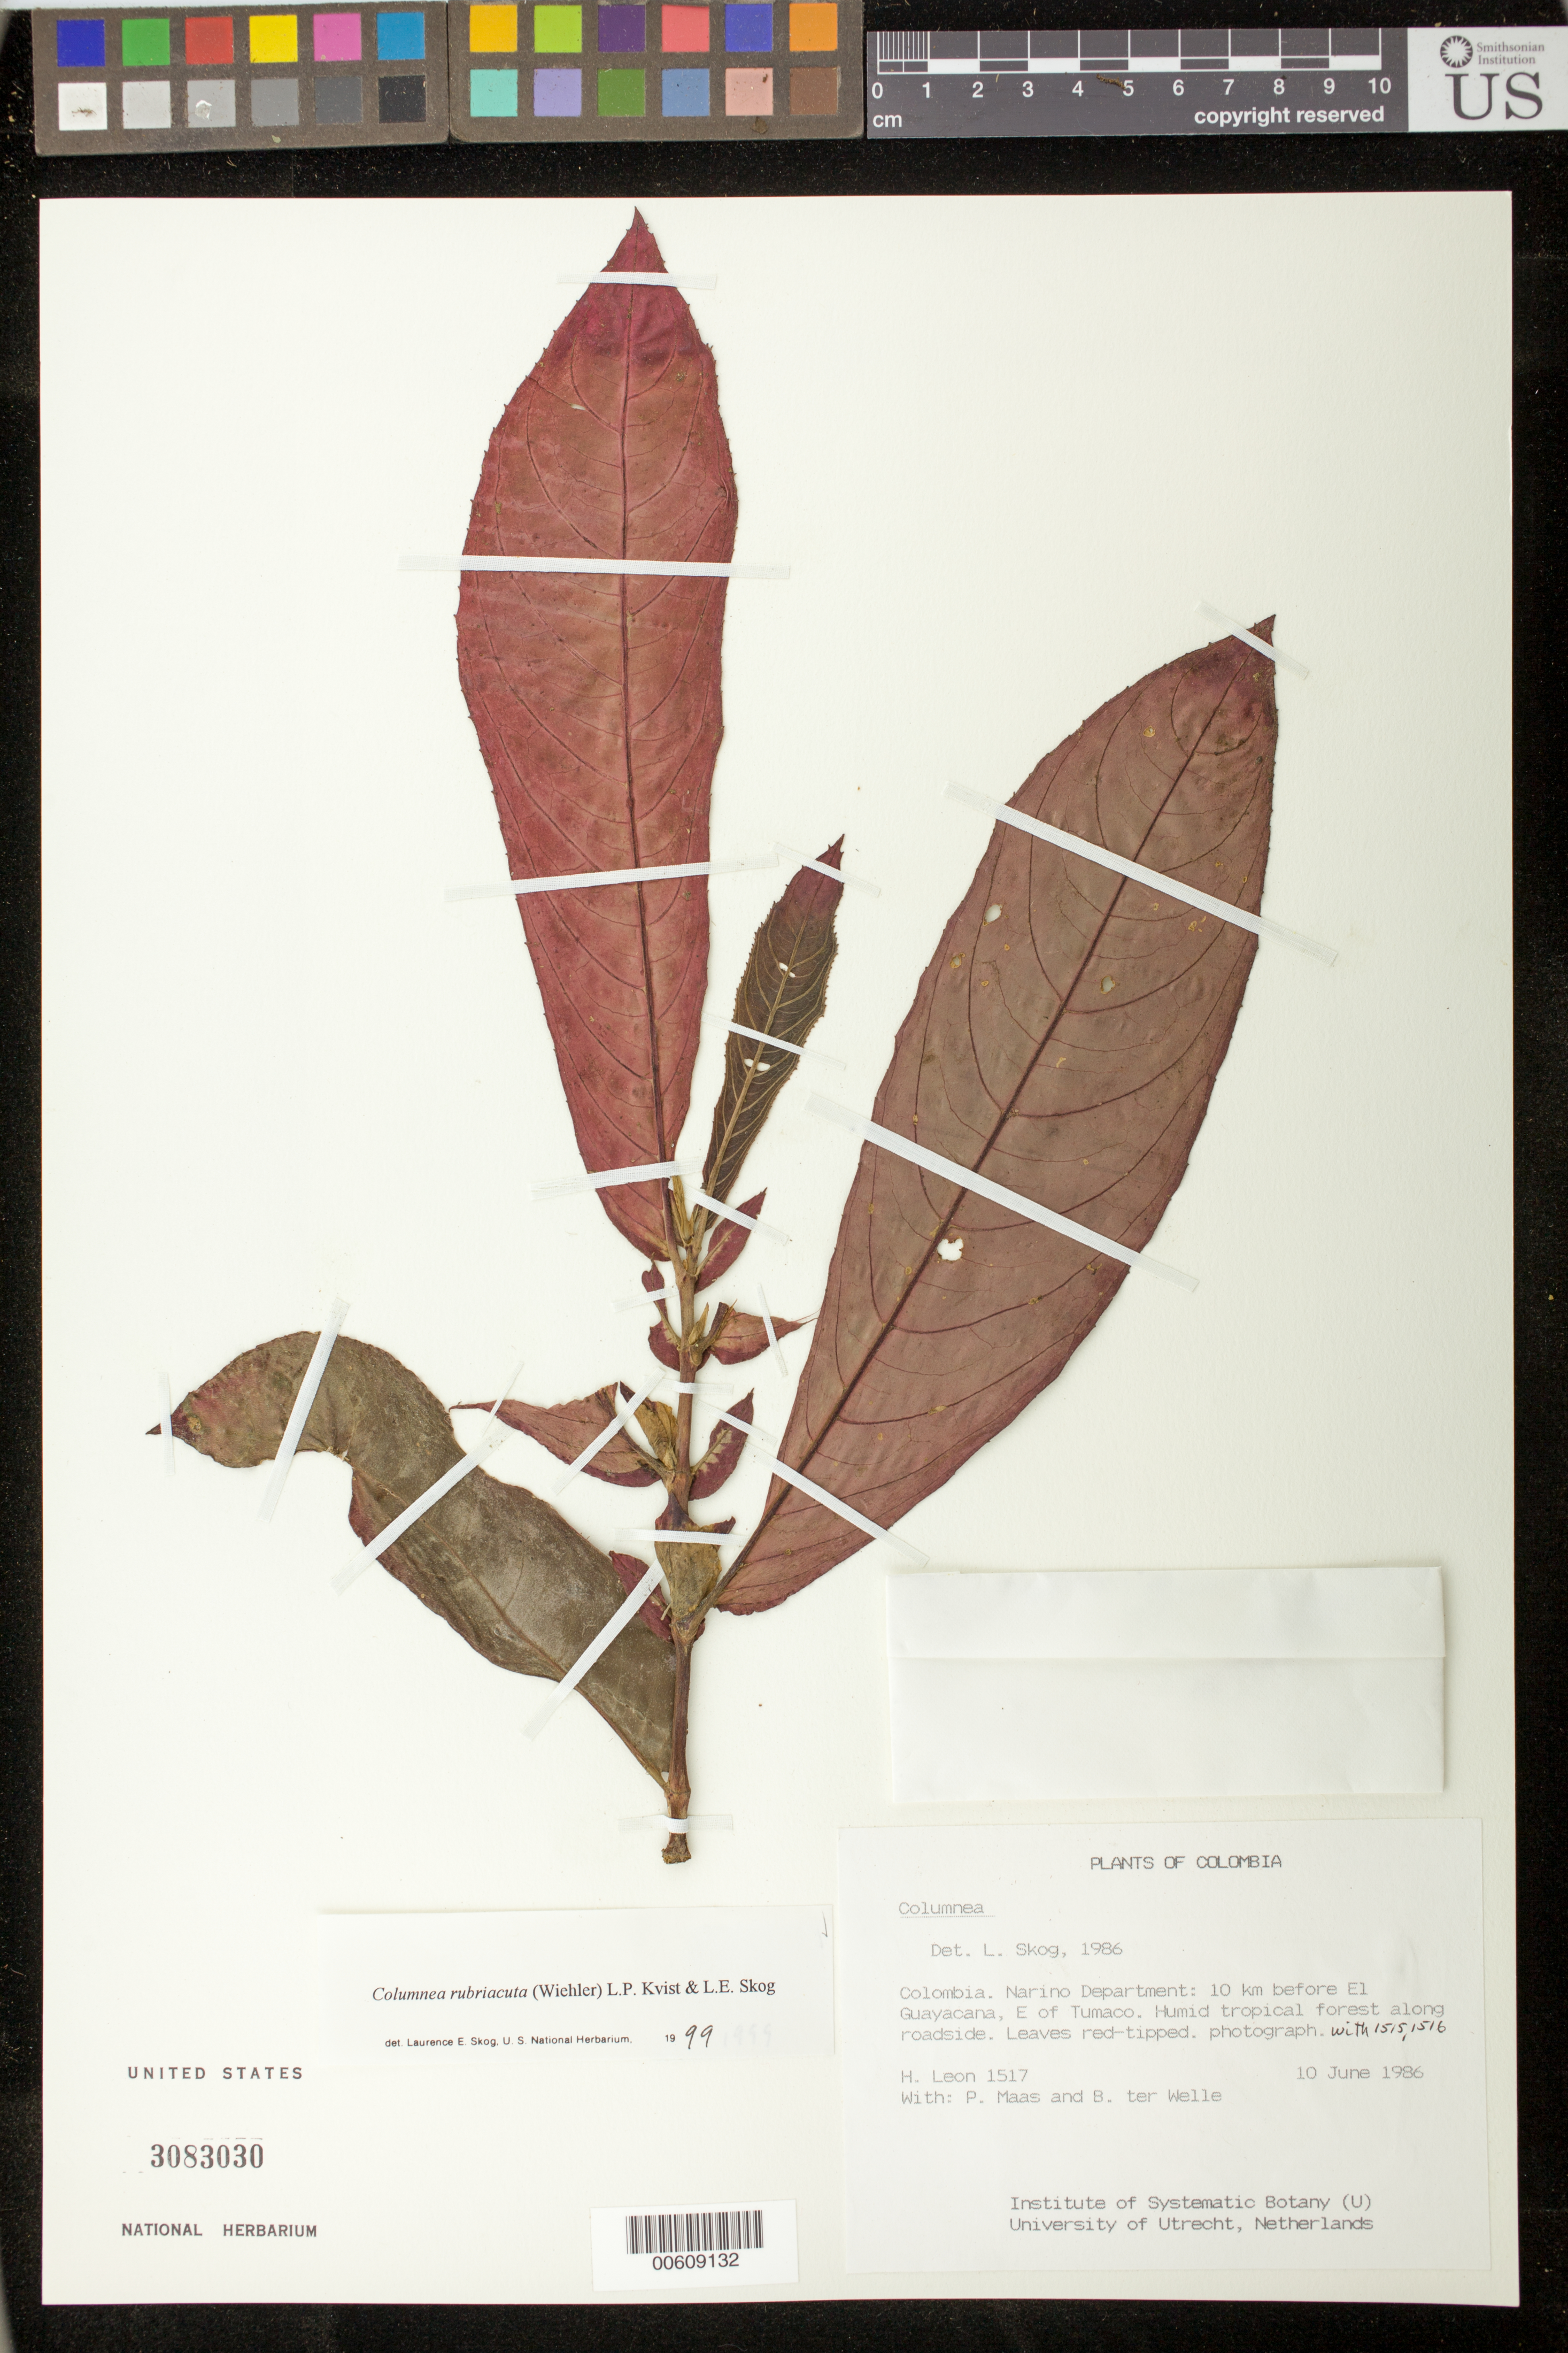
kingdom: Plantae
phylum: Tracheophyta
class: Magnoliopsida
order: Lamiales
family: Gesneriaceae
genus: Columnea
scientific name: Columnea rubriacuta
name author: (Wiehler) L.P. Kvist & L.E. Skog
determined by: Skog, Laurence E.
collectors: H. León, P. Maas & B. ter Welle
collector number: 1517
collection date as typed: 10 Jun 1986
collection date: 1986-06-10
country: Colombia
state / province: Nariño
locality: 10 km before El Guayacana, E of Tumaco [U sheet: "En la vía a Tumaco antes de la Guayacana"]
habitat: Humid tropical forest along roadside [U: "En bosque"]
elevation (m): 450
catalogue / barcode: US 3083030